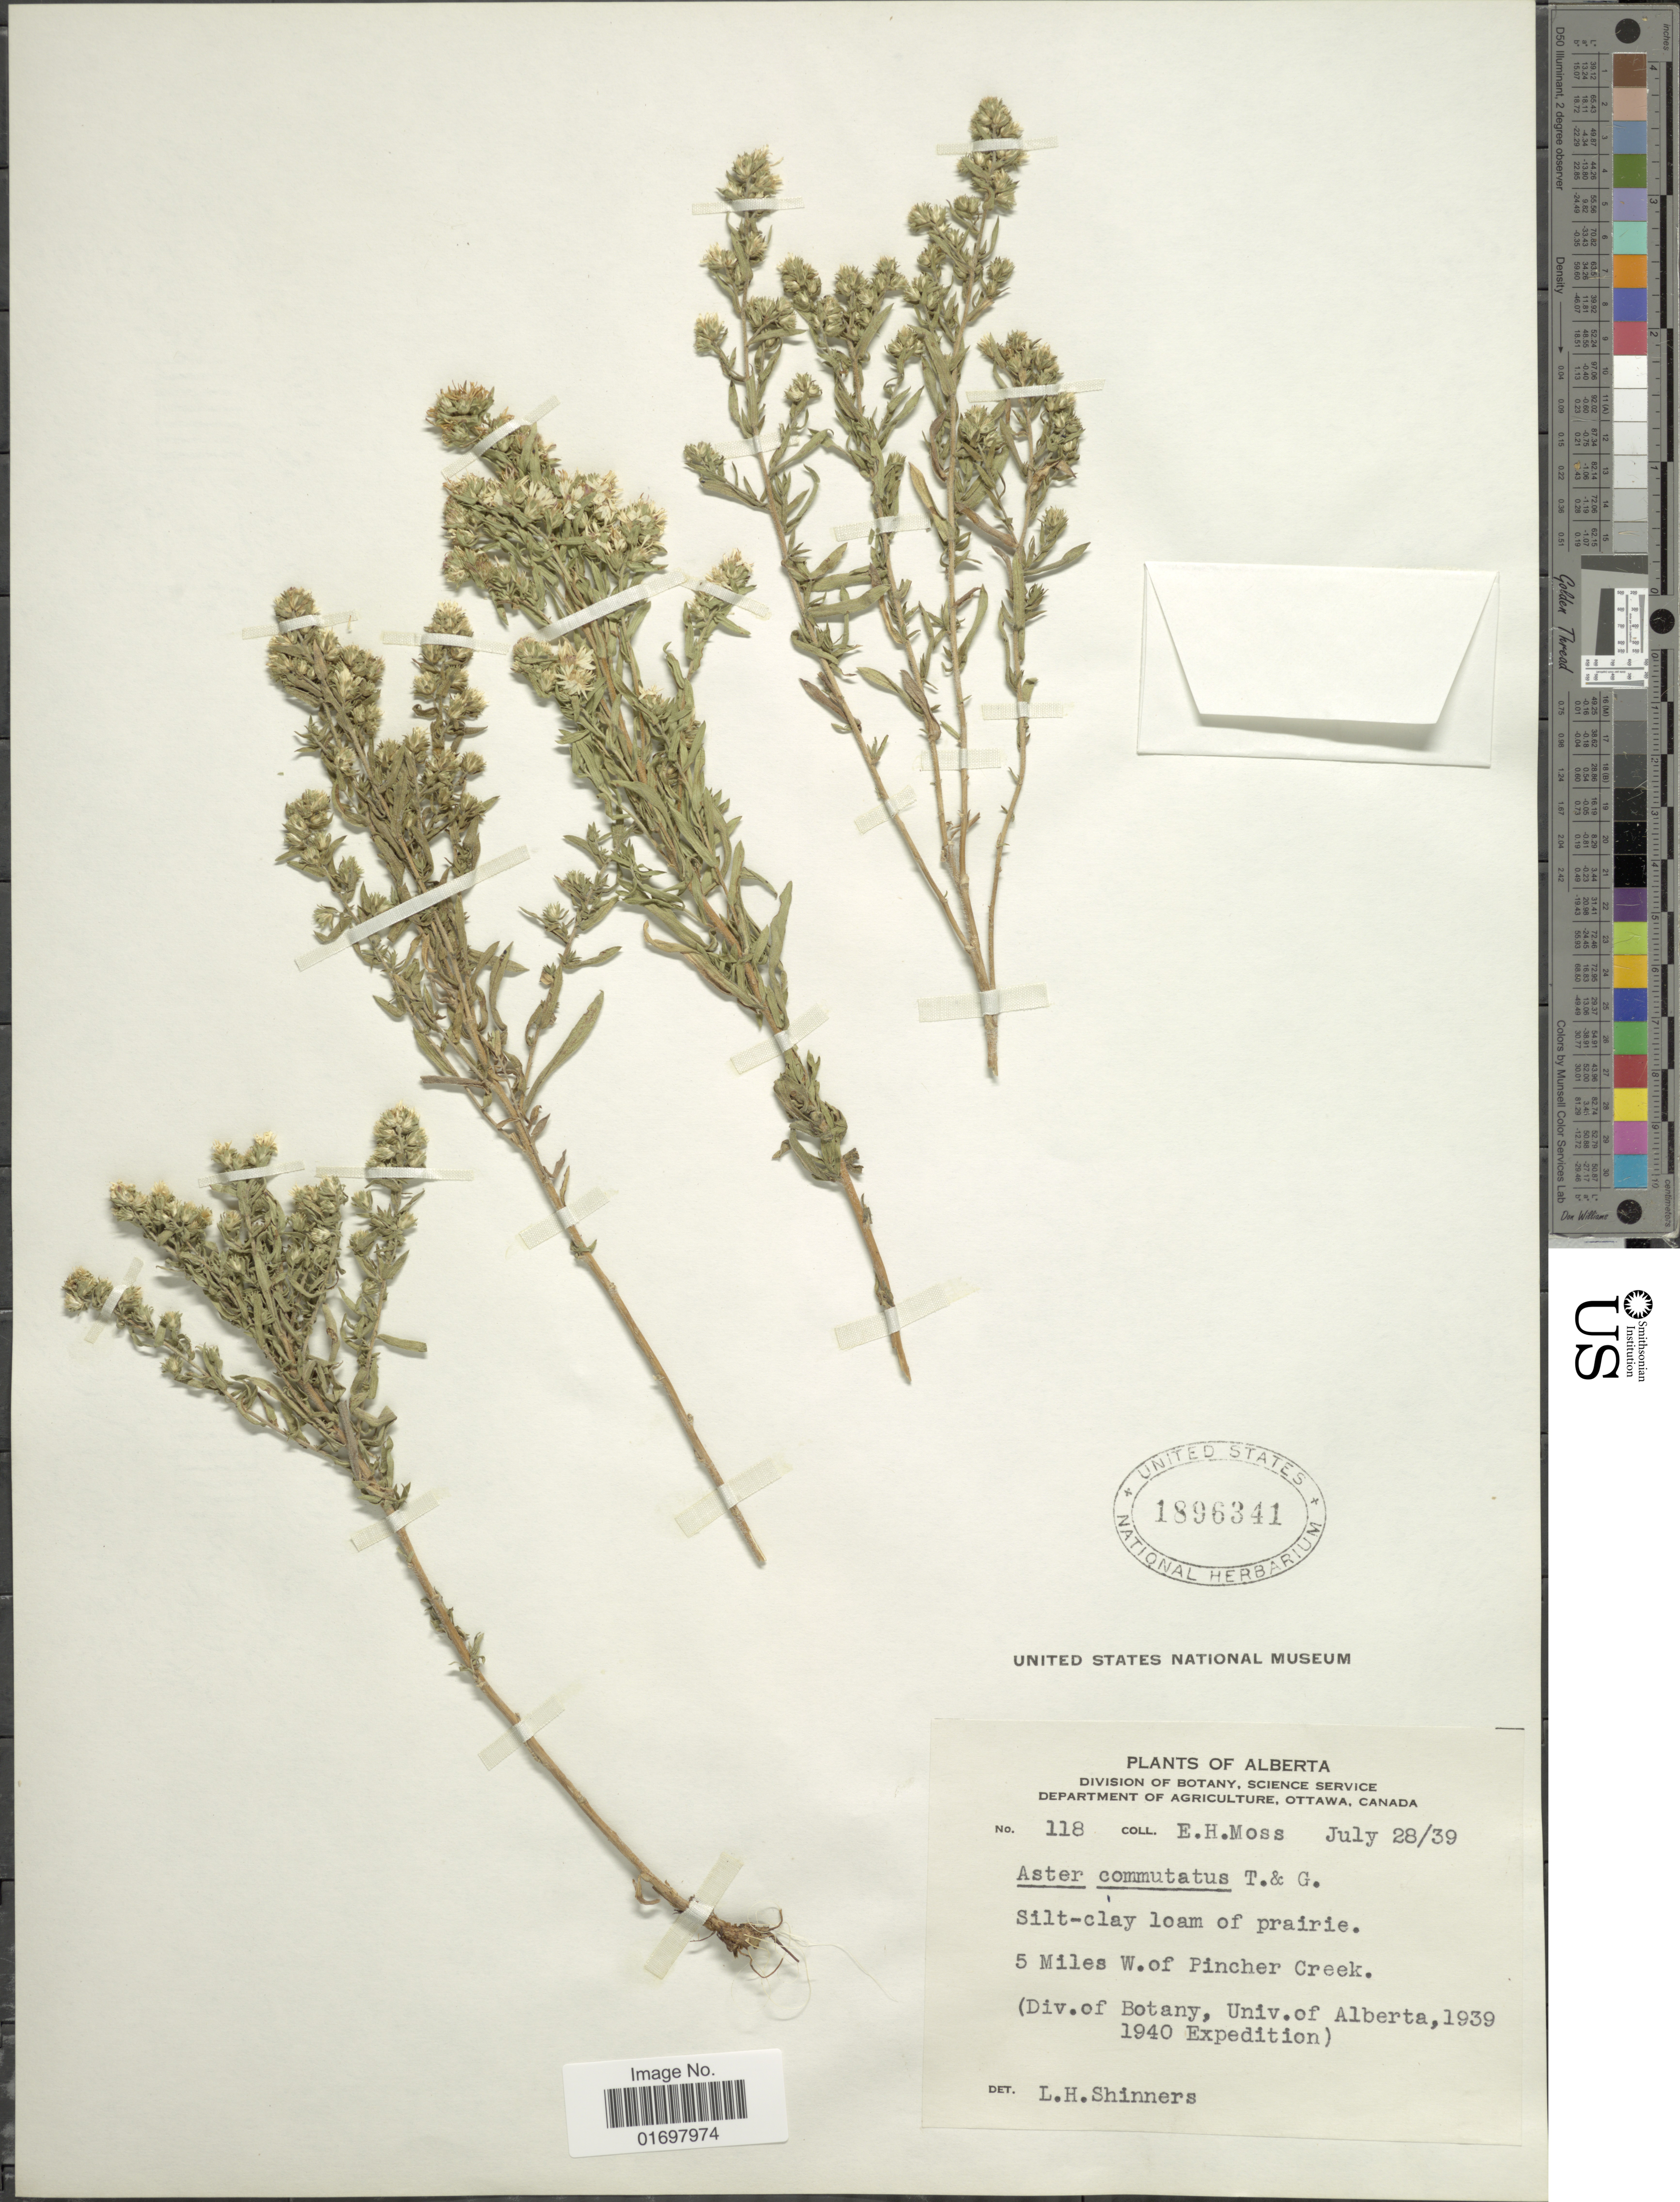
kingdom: Plantae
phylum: Tracheophyta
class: Magnoliopsida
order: Asterales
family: Asteraceae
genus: Symphyotrichum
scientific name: Symphyotrichum falcatum var. commutatum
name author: (Torr. & A. Gray) G.L. Nesom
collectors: E. Moss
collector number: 118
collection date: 1939-07-28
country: Canada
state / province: Alberta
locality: Alberta, 5 miles W. of Pincher Creek.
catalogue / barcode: US 1896341